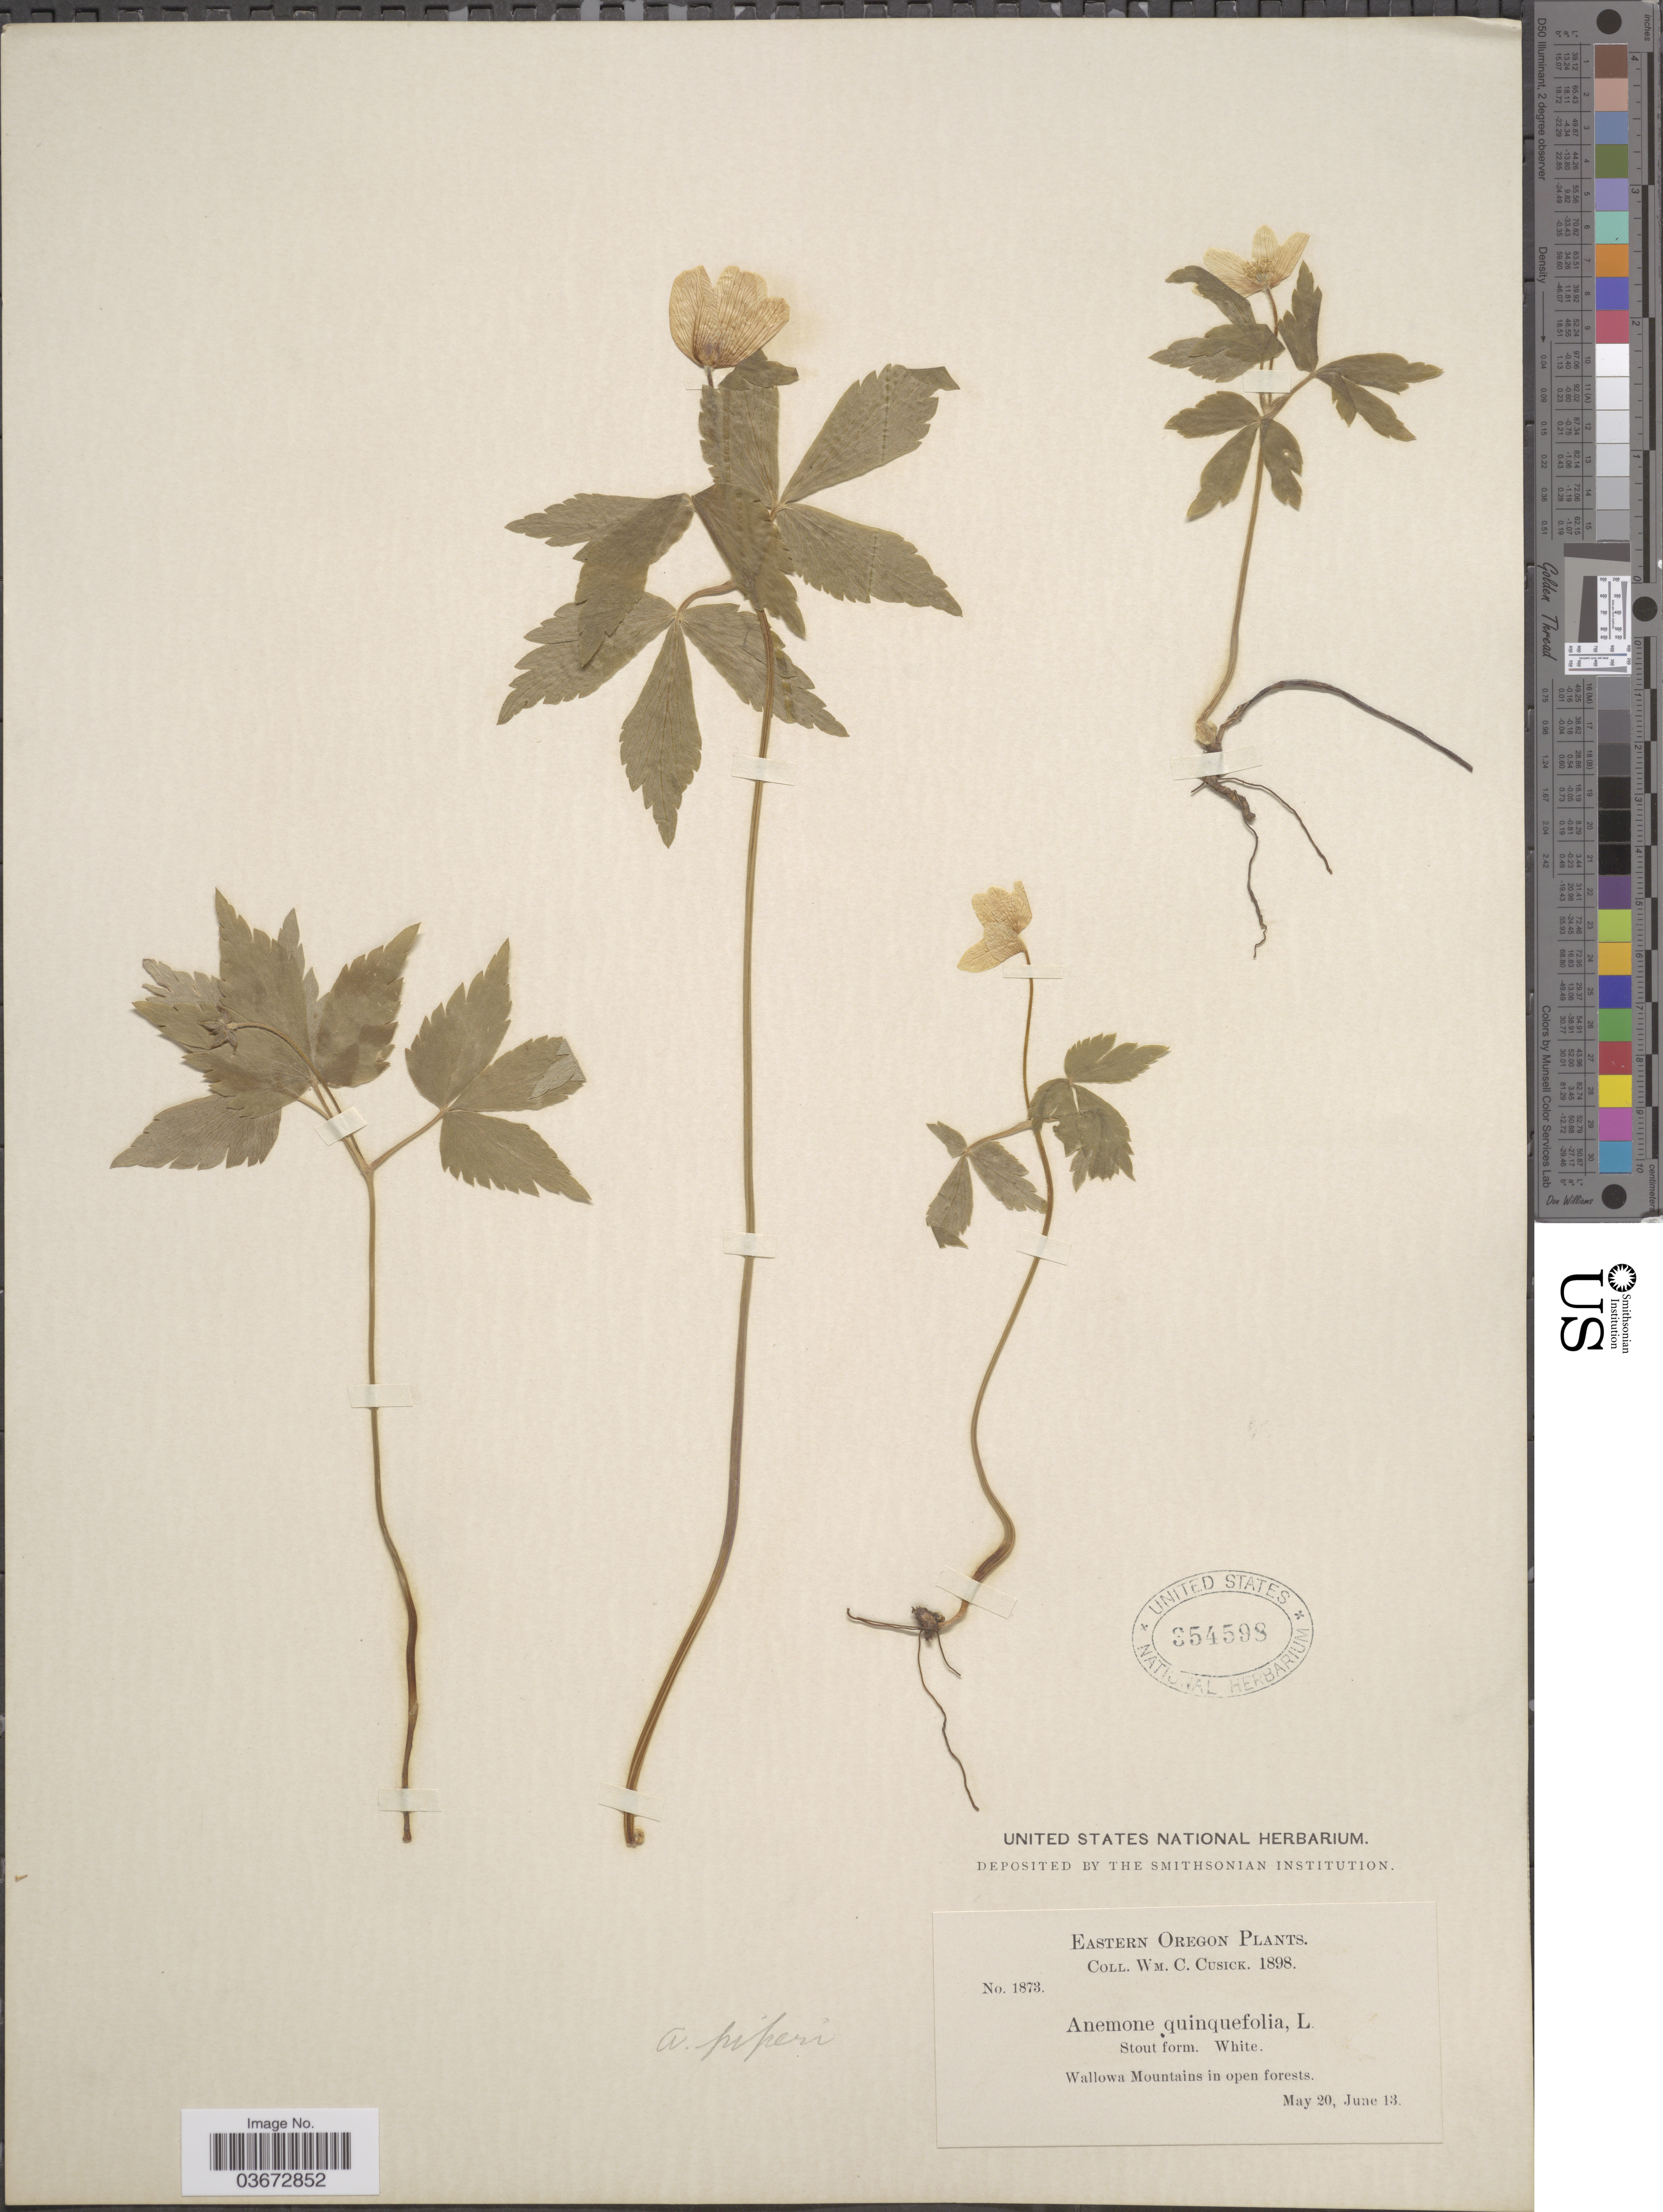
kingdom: Plantae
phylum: Tracheophyta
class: Magnoliopsida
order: Ranunculales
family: Ranunculaceae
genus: Anemone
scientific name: Anemone quinquefolia var. oregana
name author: (A. Gray) B.L. Rob.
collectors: W. C. Cusick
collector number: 1873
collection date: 1898-05-20/1898-06-13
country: United States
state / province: Oregon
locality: Eastern Oregon. Wallowa Mountains in open forests.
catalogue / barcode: US 354598